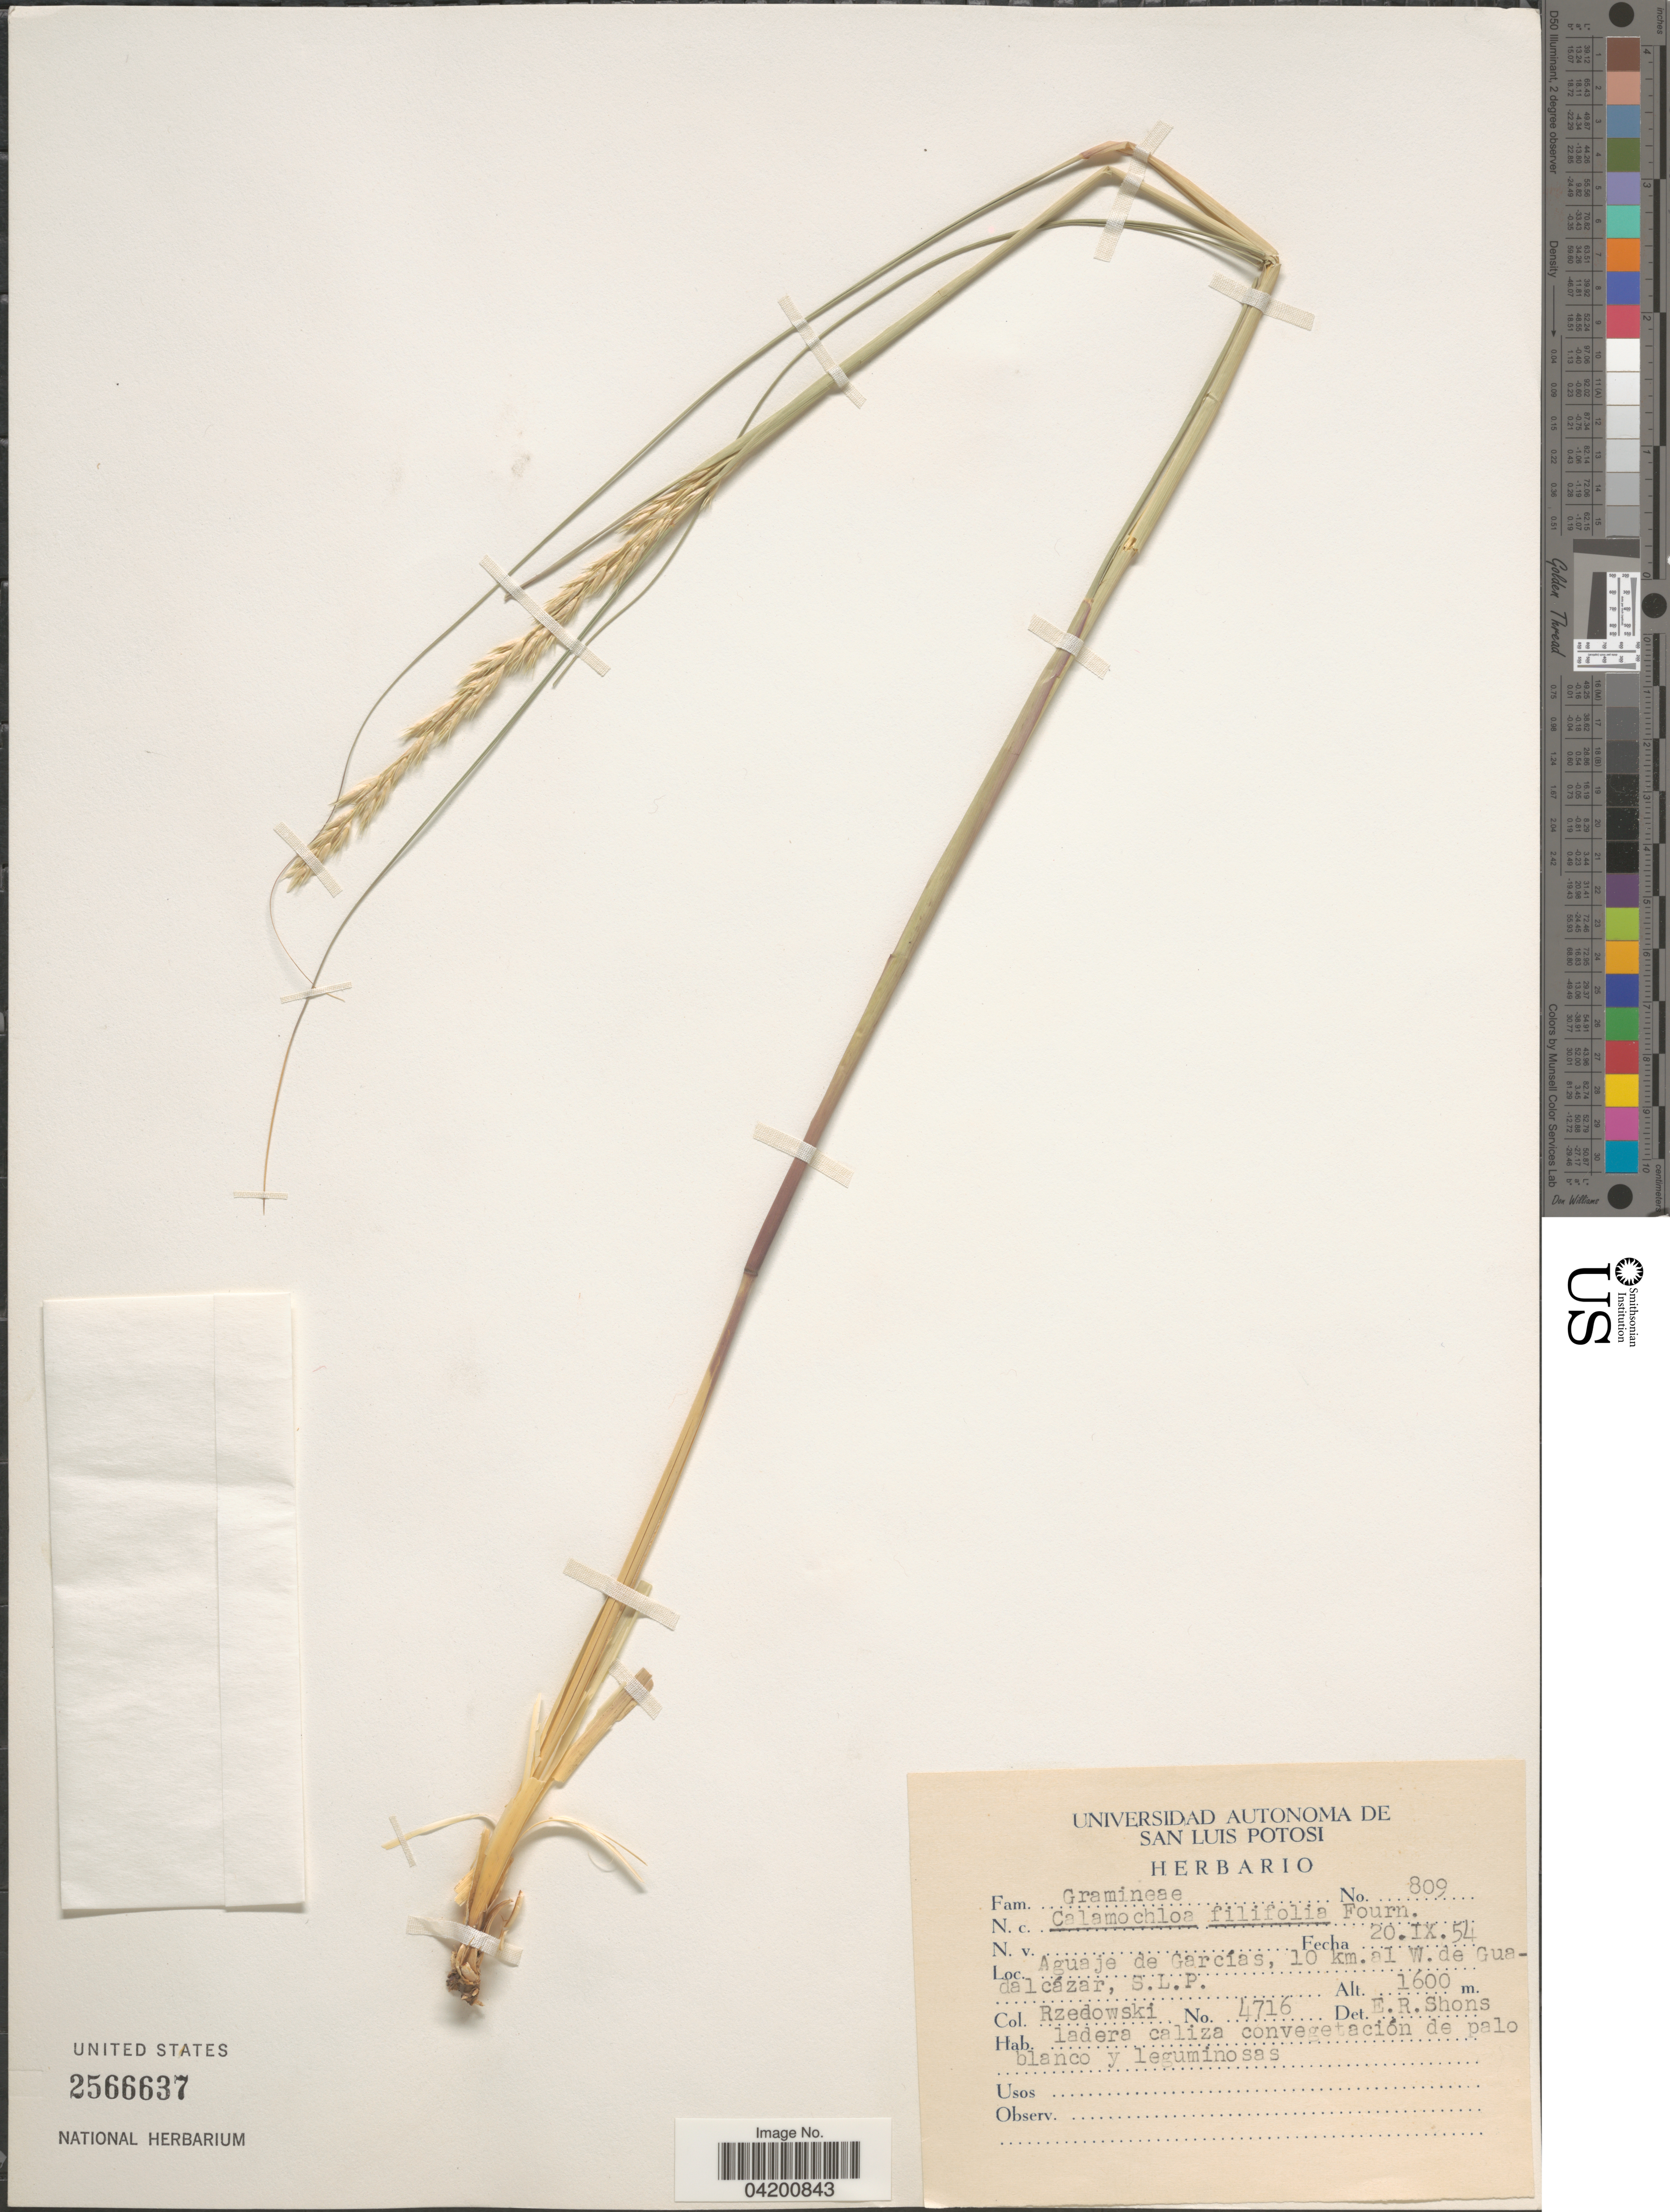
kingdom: Plantae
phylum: Tracheophyta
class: Liliopsida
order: Poales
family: Poaceae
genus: Sohnsia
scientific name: Sohnsia filifolia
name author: (E. Fourn.) Airy Shaw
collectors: Rzedowski, --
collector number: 4716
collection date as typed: Transcribed d/m/y: 20/9/54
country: Mexico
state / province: San Luis Potosí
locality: Aguaje de Garcías, 10 km. al W. de Guadalcázar.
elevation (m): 1600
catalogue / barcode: US 2566637